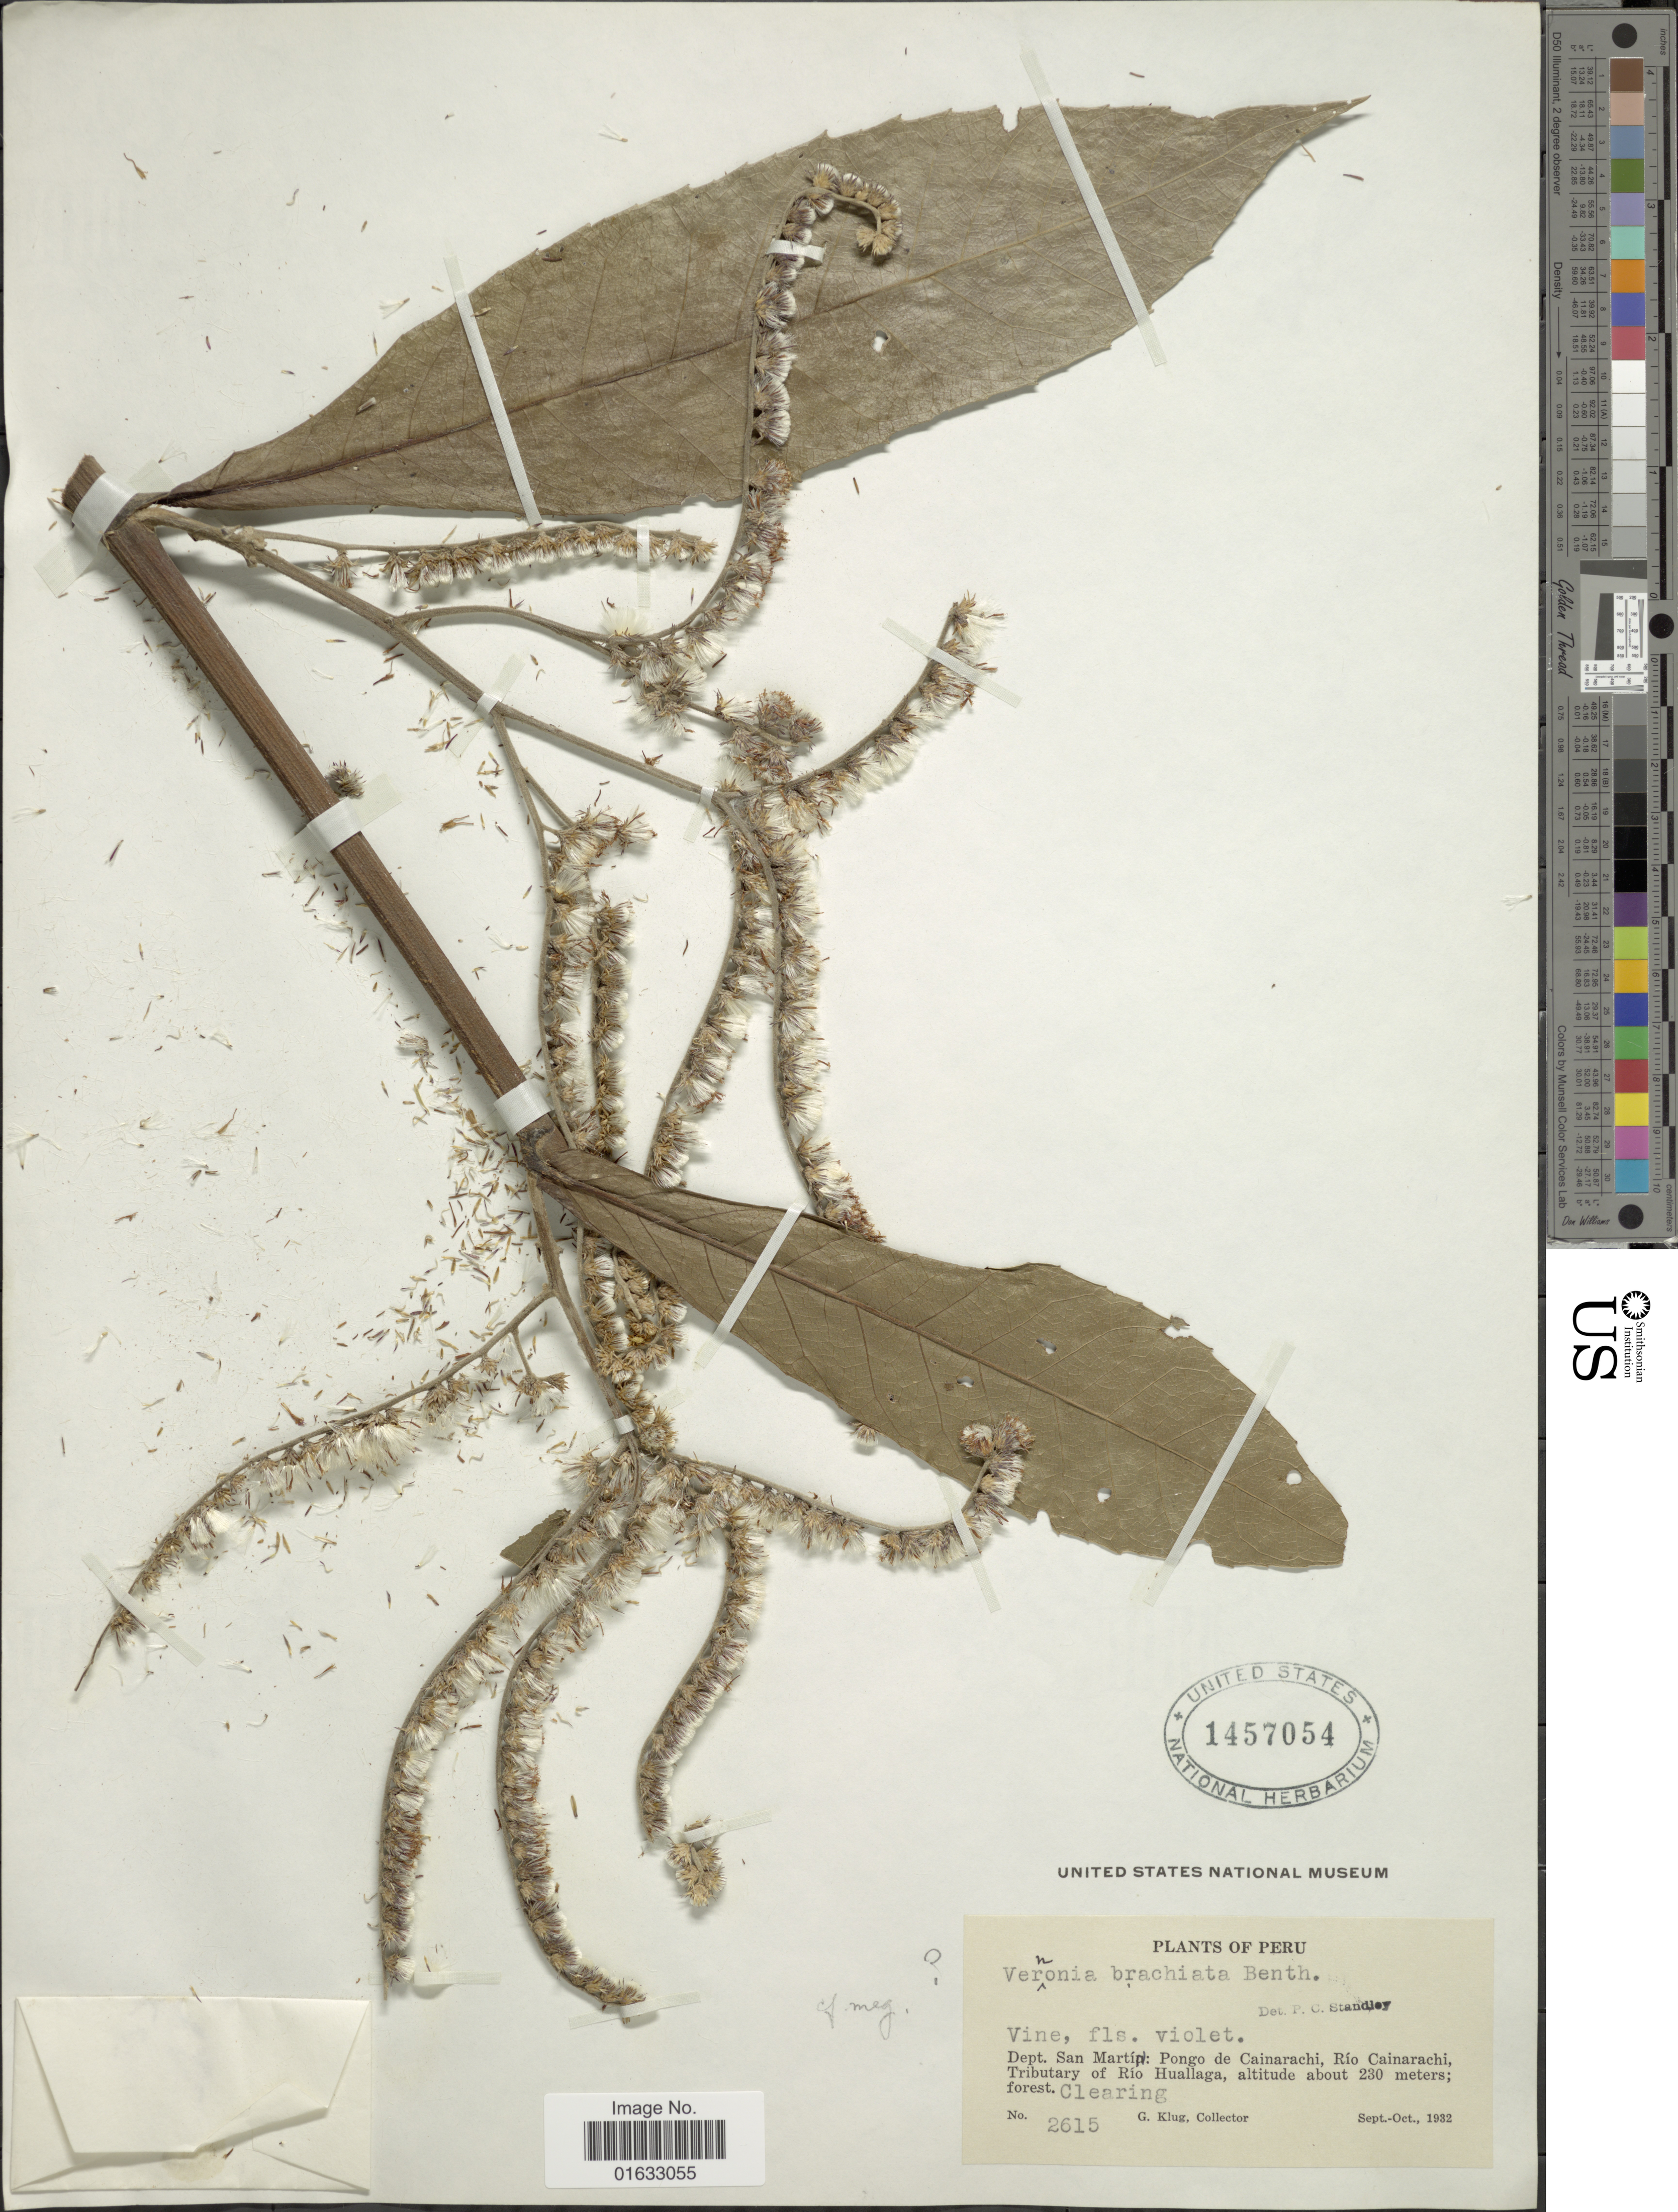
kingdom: Plantae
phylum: Tracheophyta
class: Magnoliopsida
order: Asterales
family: Asteraceae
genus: Eirmocephala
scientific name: Eirmocephala megaphylla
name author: (Hieron.) H. Rob.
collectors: G. Klug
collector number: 2615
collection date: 1932-09/1932-10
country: Peru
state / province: San Martín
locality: Peru, Dept. San Martín: Pongo de Cainarachi, Río Cainarachi, tributary of Río Huallaga.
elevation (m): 230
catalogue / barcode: US 1457054